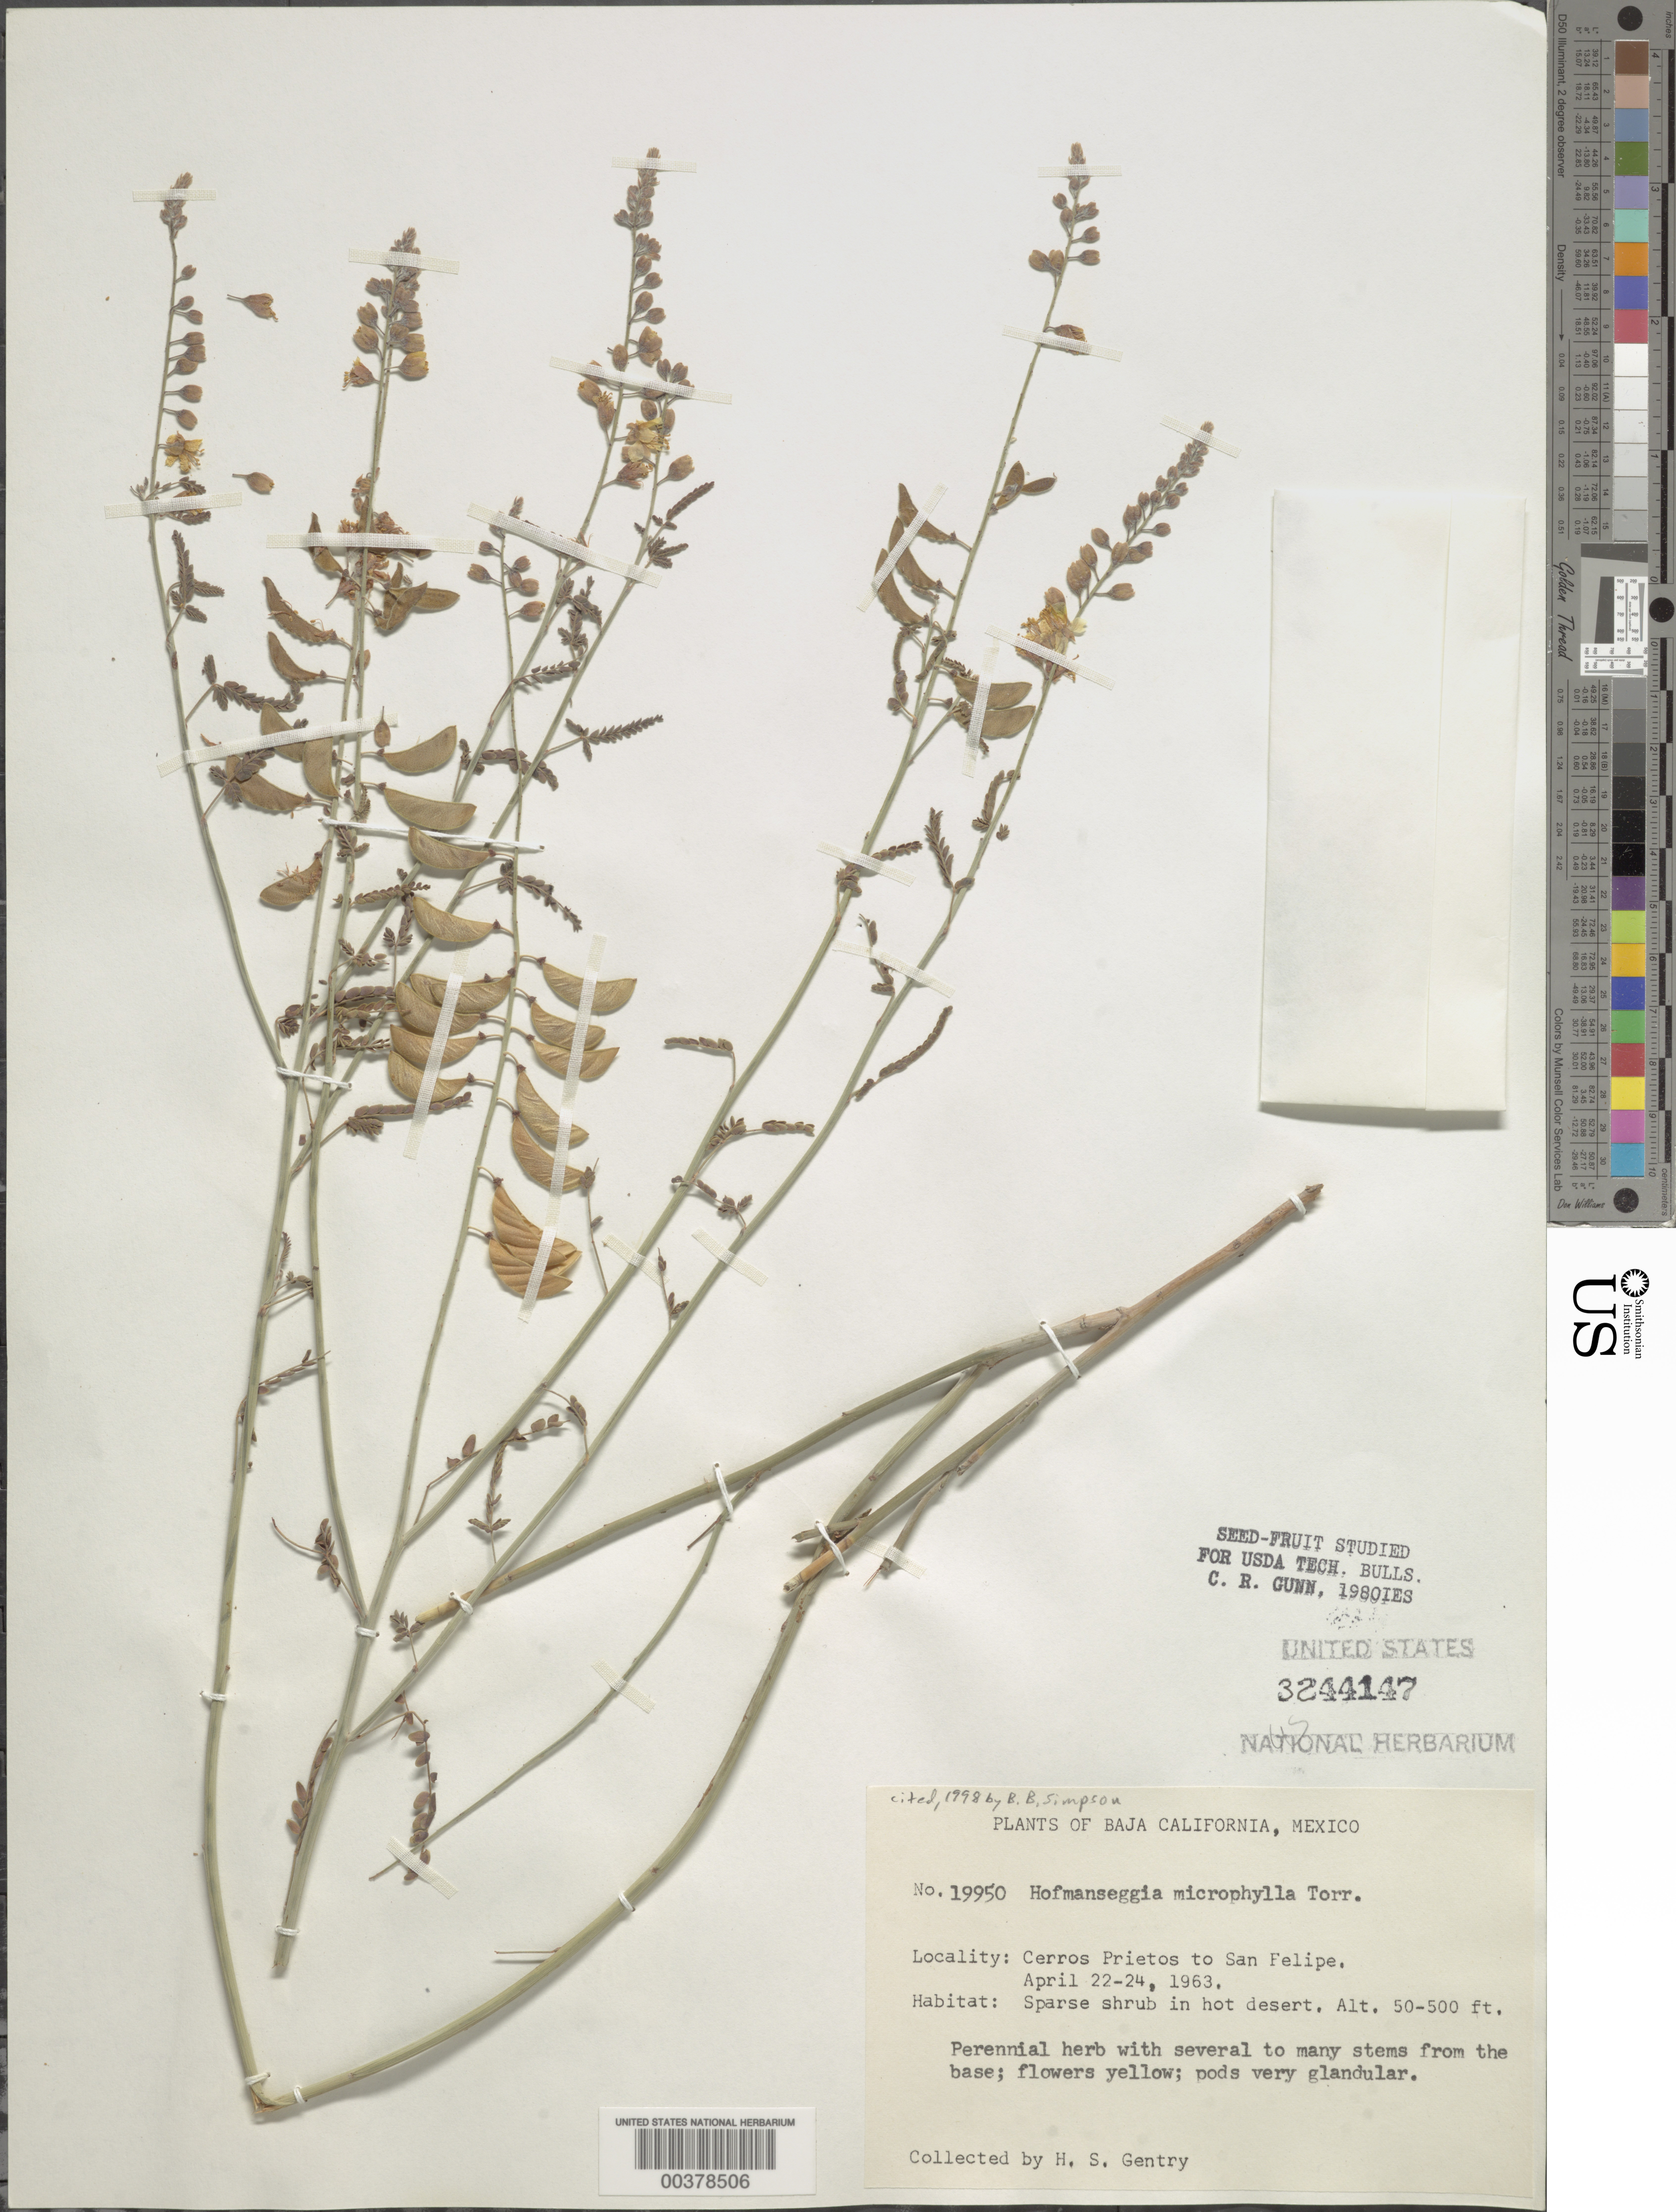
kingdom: Plantae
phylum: Tracheophyta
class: Magnoliopsida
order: Fabales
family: Fabaceae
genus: Hoffmannseggia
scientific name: Hoffmannseggia microphylla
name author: Torr.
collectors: H. S. Gentry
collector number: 19950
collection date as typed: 22 Apr 1963 to 24 Apr 1963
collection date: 1963-04-22/1963-04-24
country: Mexico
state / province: Baja California Norte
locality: Cerros Prietos to San Felipe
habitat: Hot desert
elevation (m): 15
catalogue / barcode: US 3244147